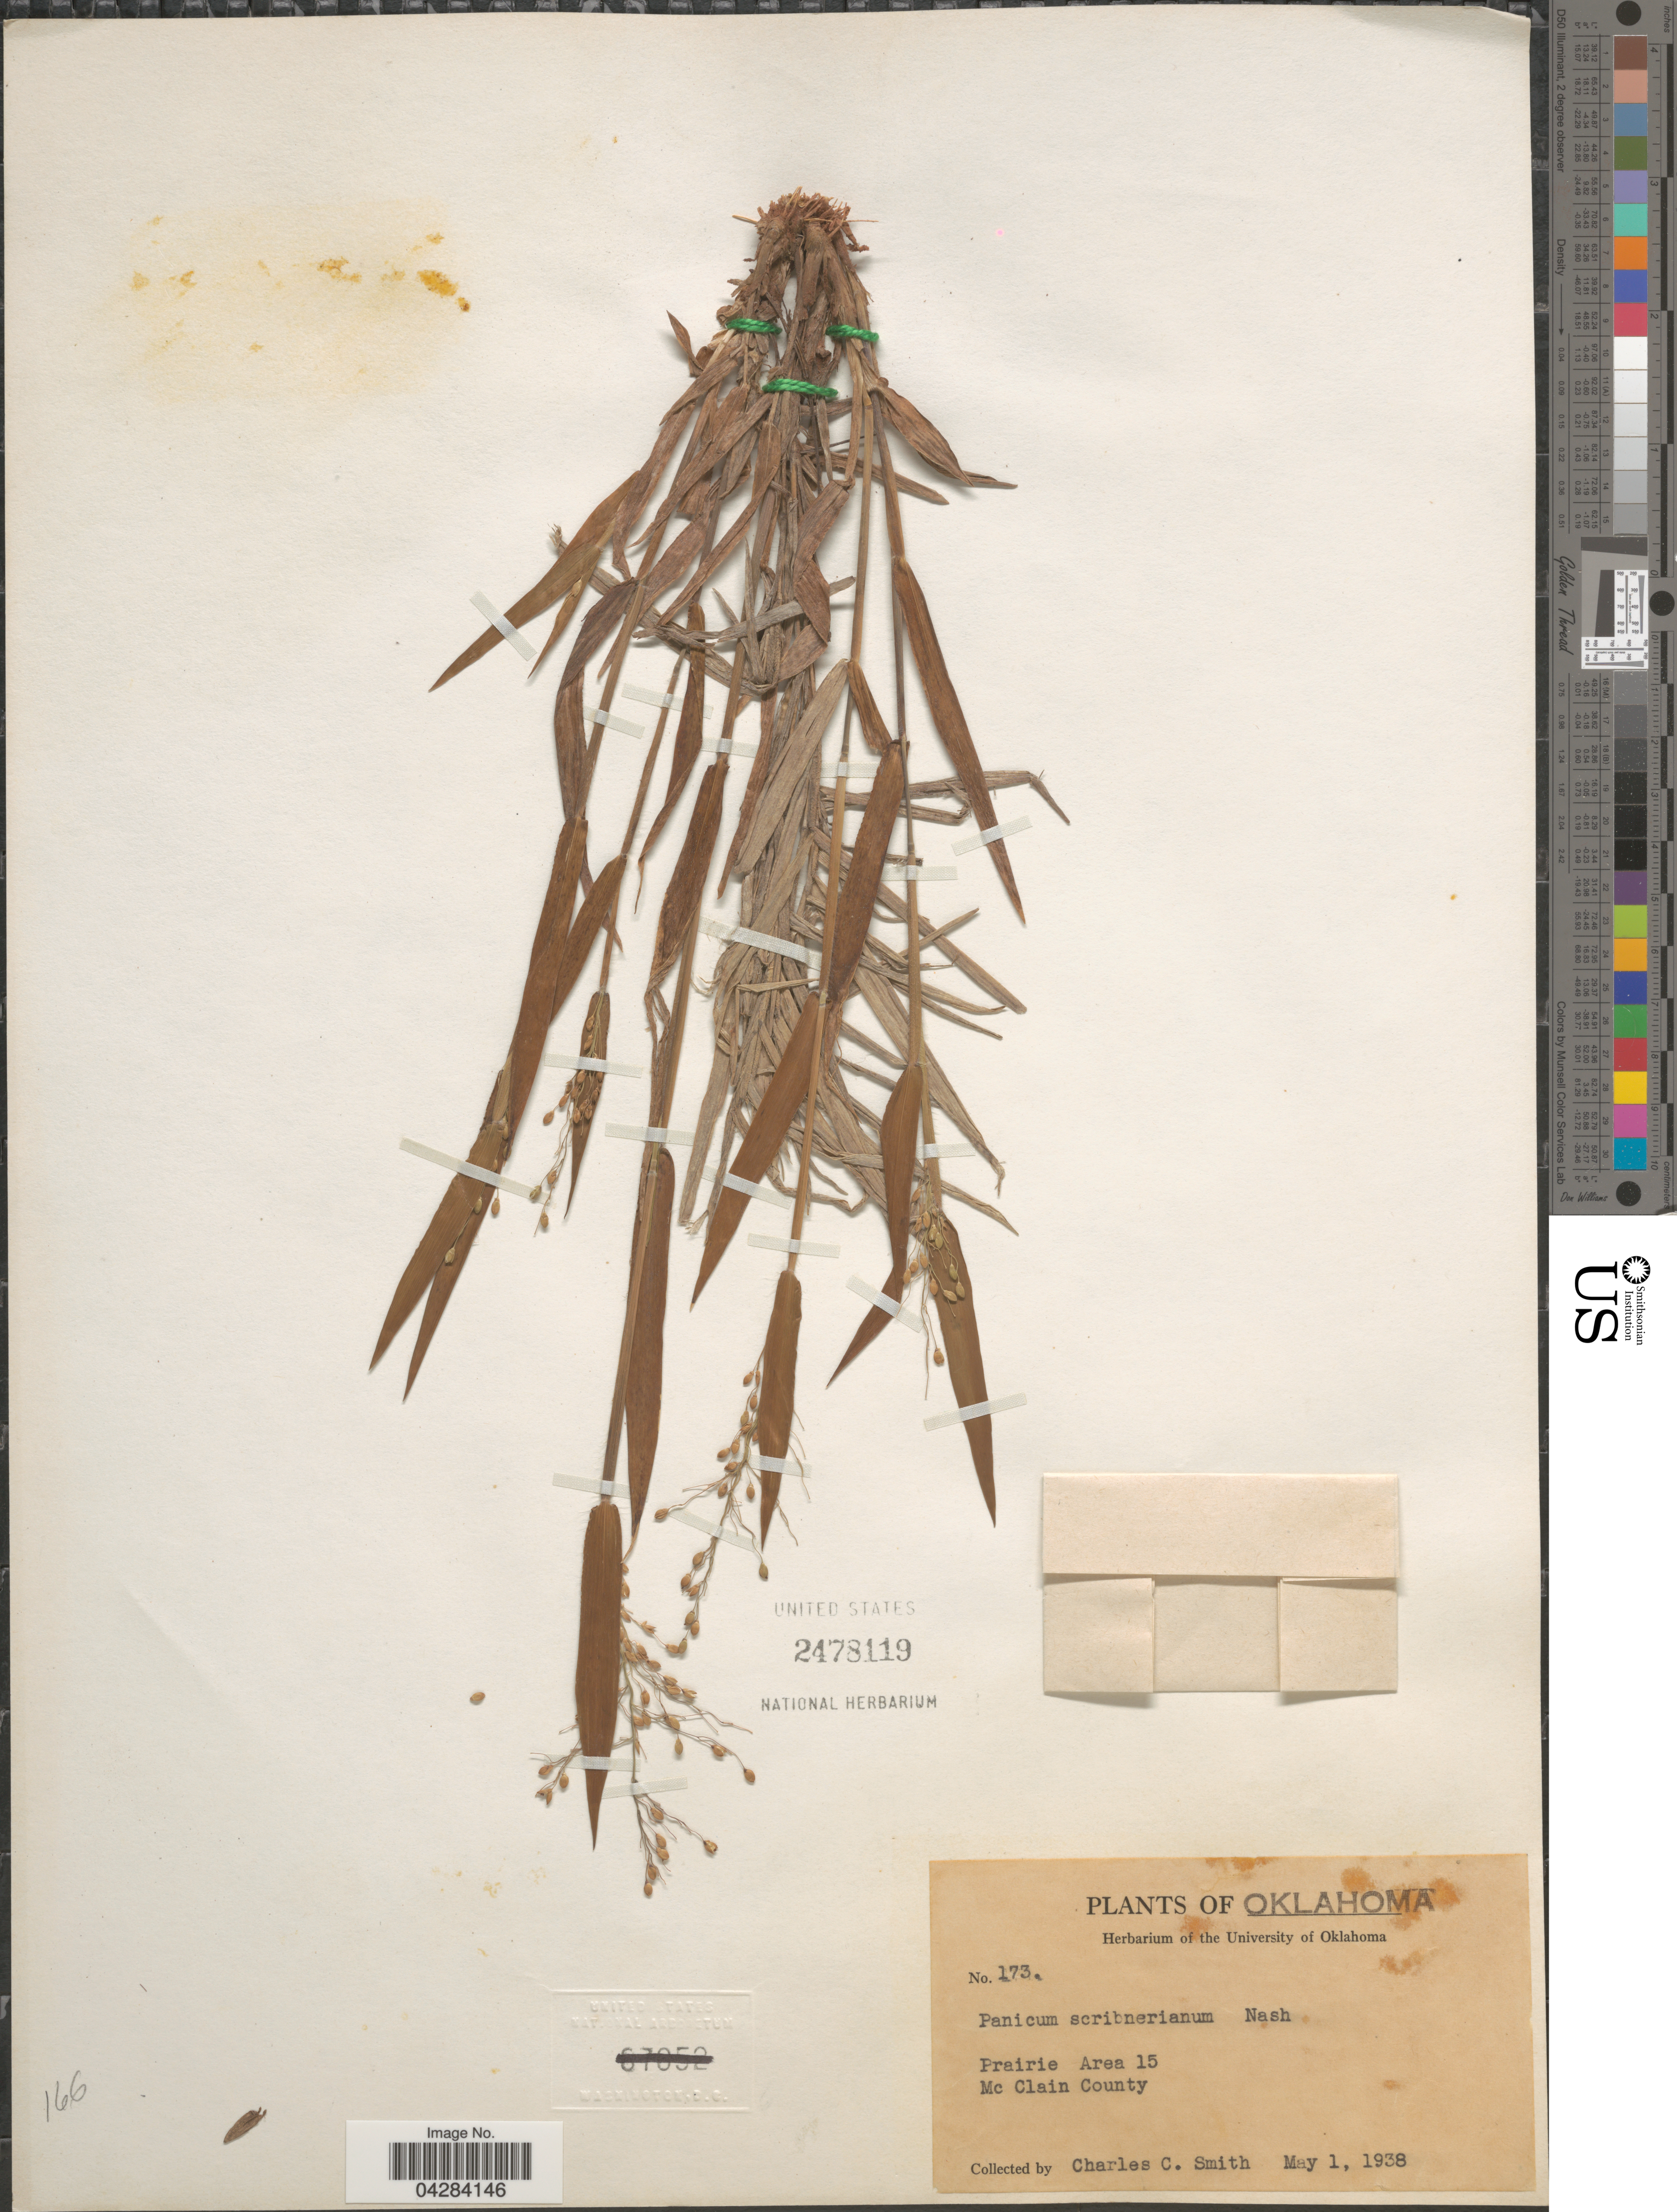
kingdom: Plantae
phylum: Tracheophyta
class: Liliopsida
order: Poales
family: Poaceae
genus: Dichanthelium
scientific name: Dichanthelium oligosanthes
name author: (Schult.) Gould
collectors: Ch. C. Smith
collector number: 173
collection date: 1938-05-01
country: United States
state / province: Oklahoma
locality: Prairie Area 15. Mc Clain County.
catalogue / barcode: US 2478119